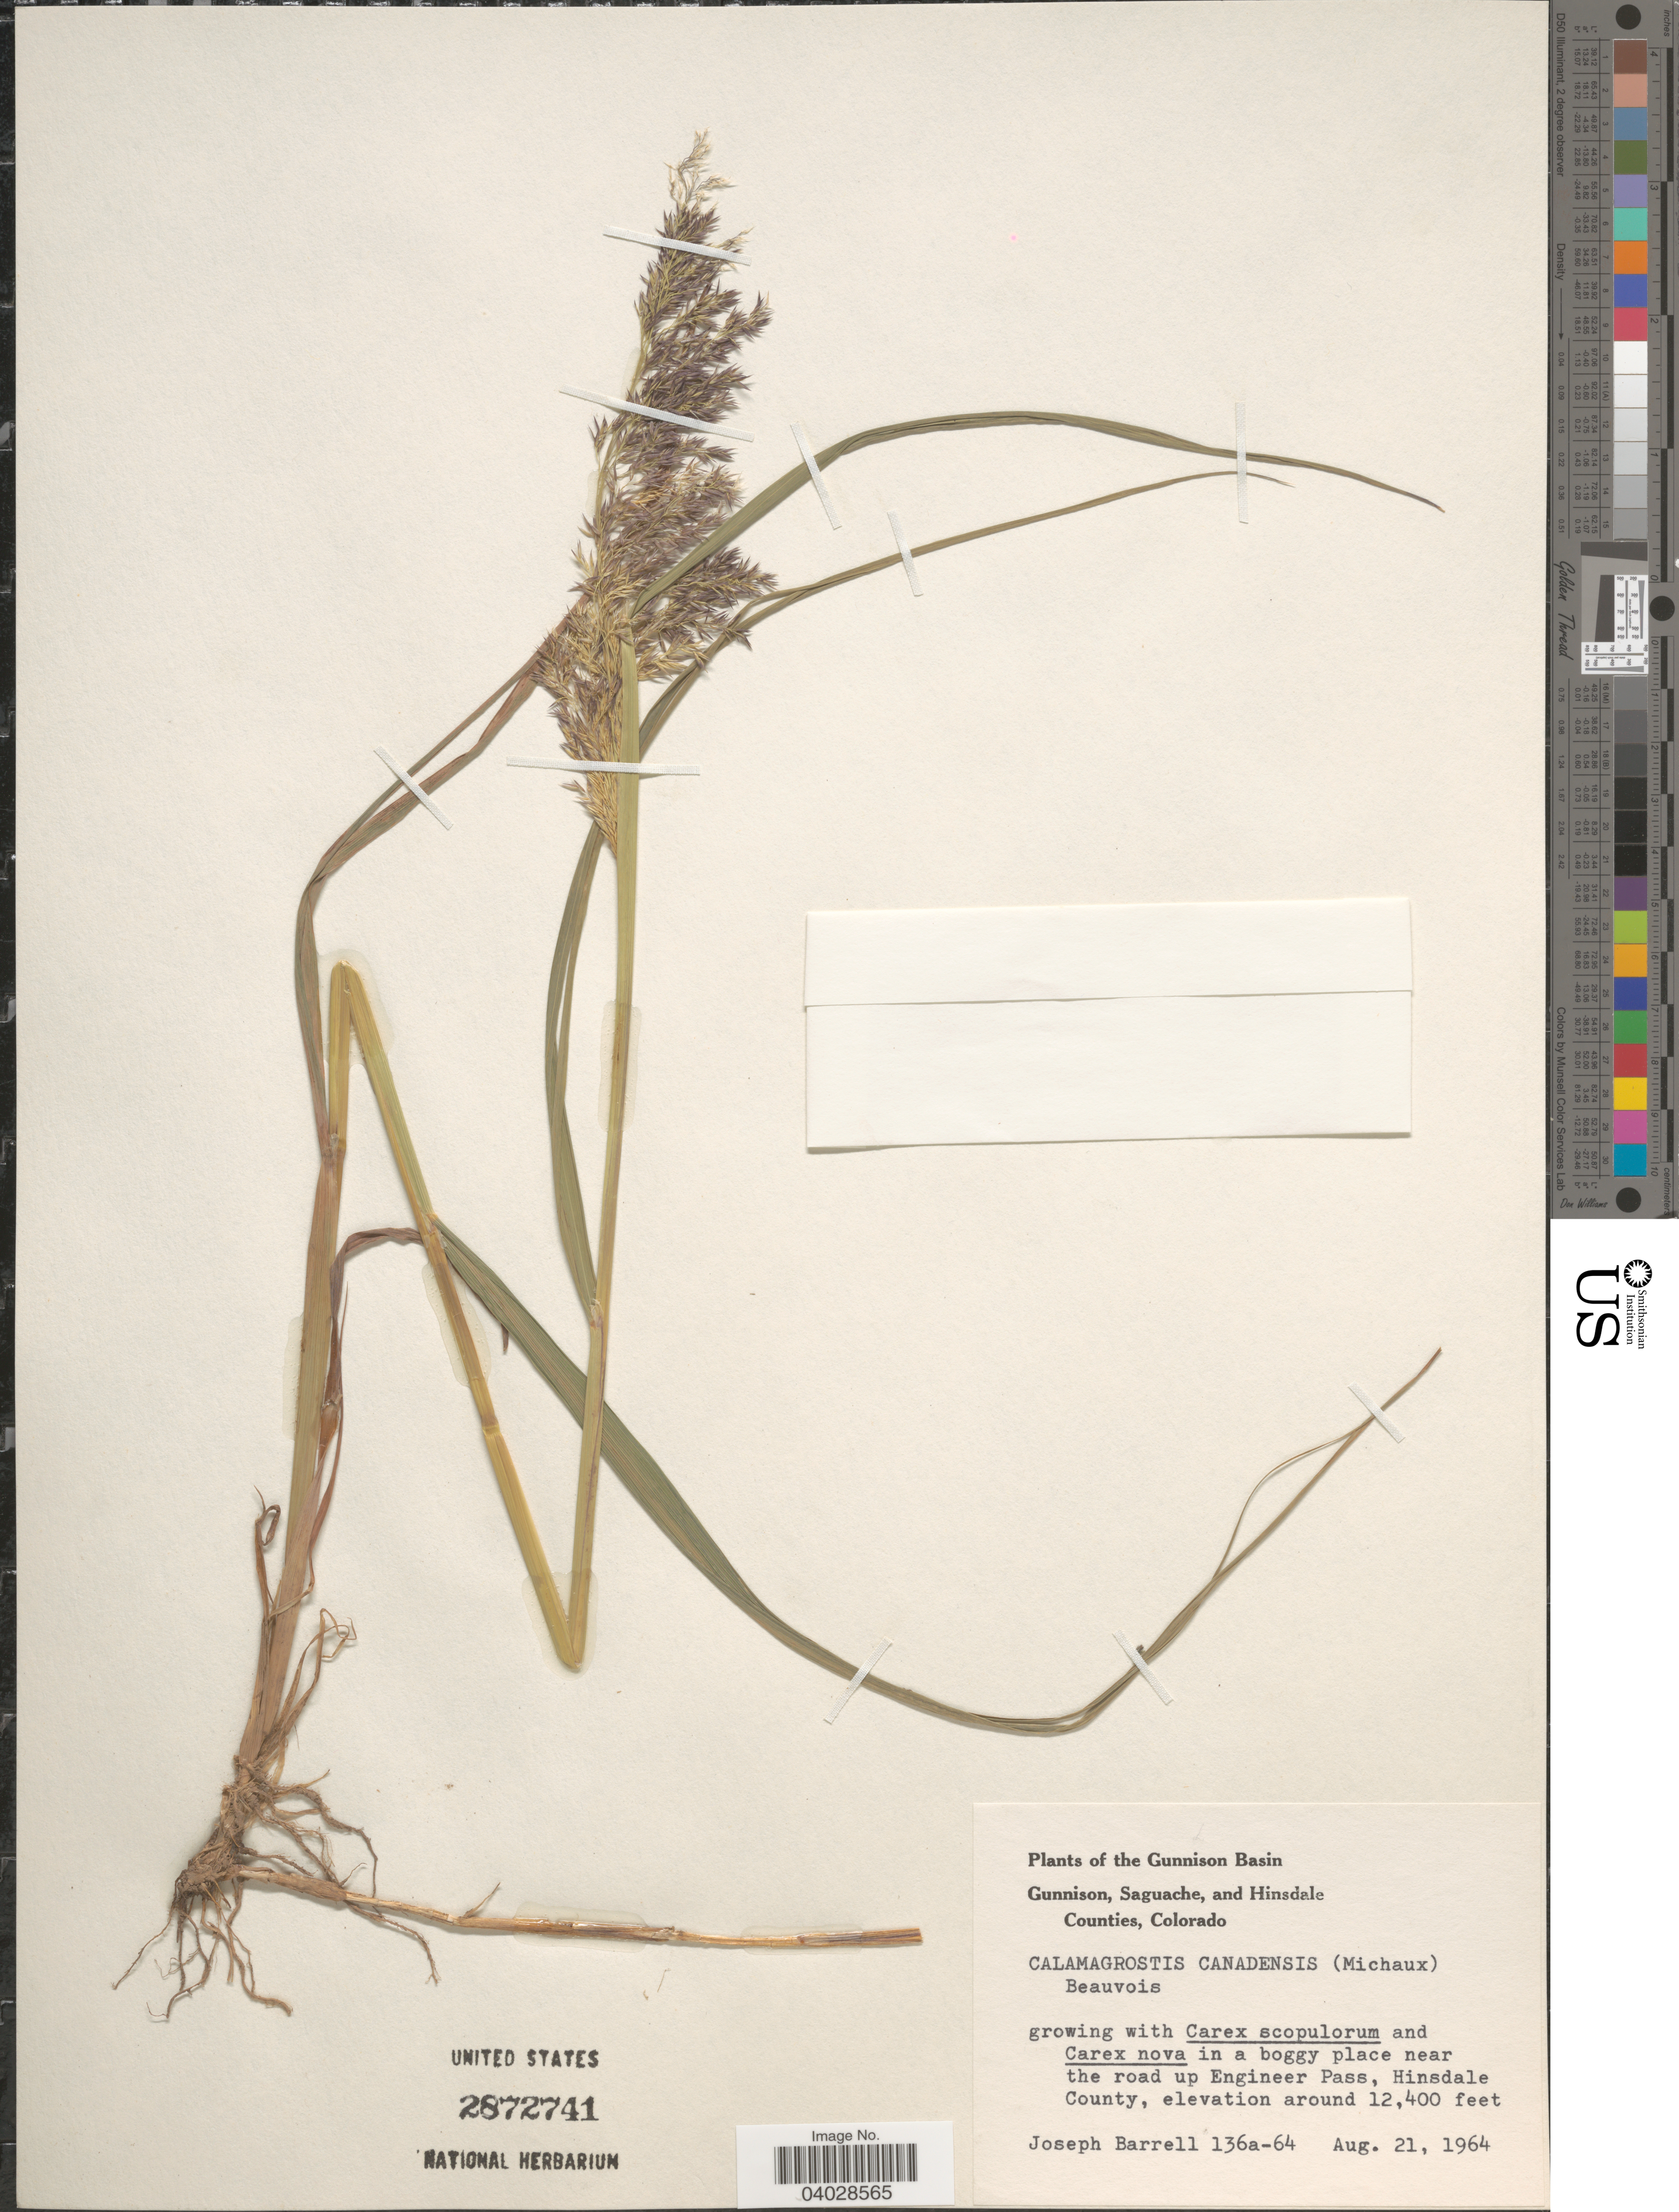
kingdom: Plantae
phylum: Tracheophyta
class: Liliopsida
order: Poales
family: Poaceae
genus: Calamagrostis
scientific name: Calamagrostis canadensis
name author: (Michx.) P. Beauv.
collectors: J. Barrell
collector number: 136a-64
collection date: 1964-08-21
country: United States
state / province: Colorado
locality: The Gunnison Basin. In a boggy place near the road up Engineer Pass, Hinsdale County.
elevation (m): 3780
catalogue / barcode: US 2872741